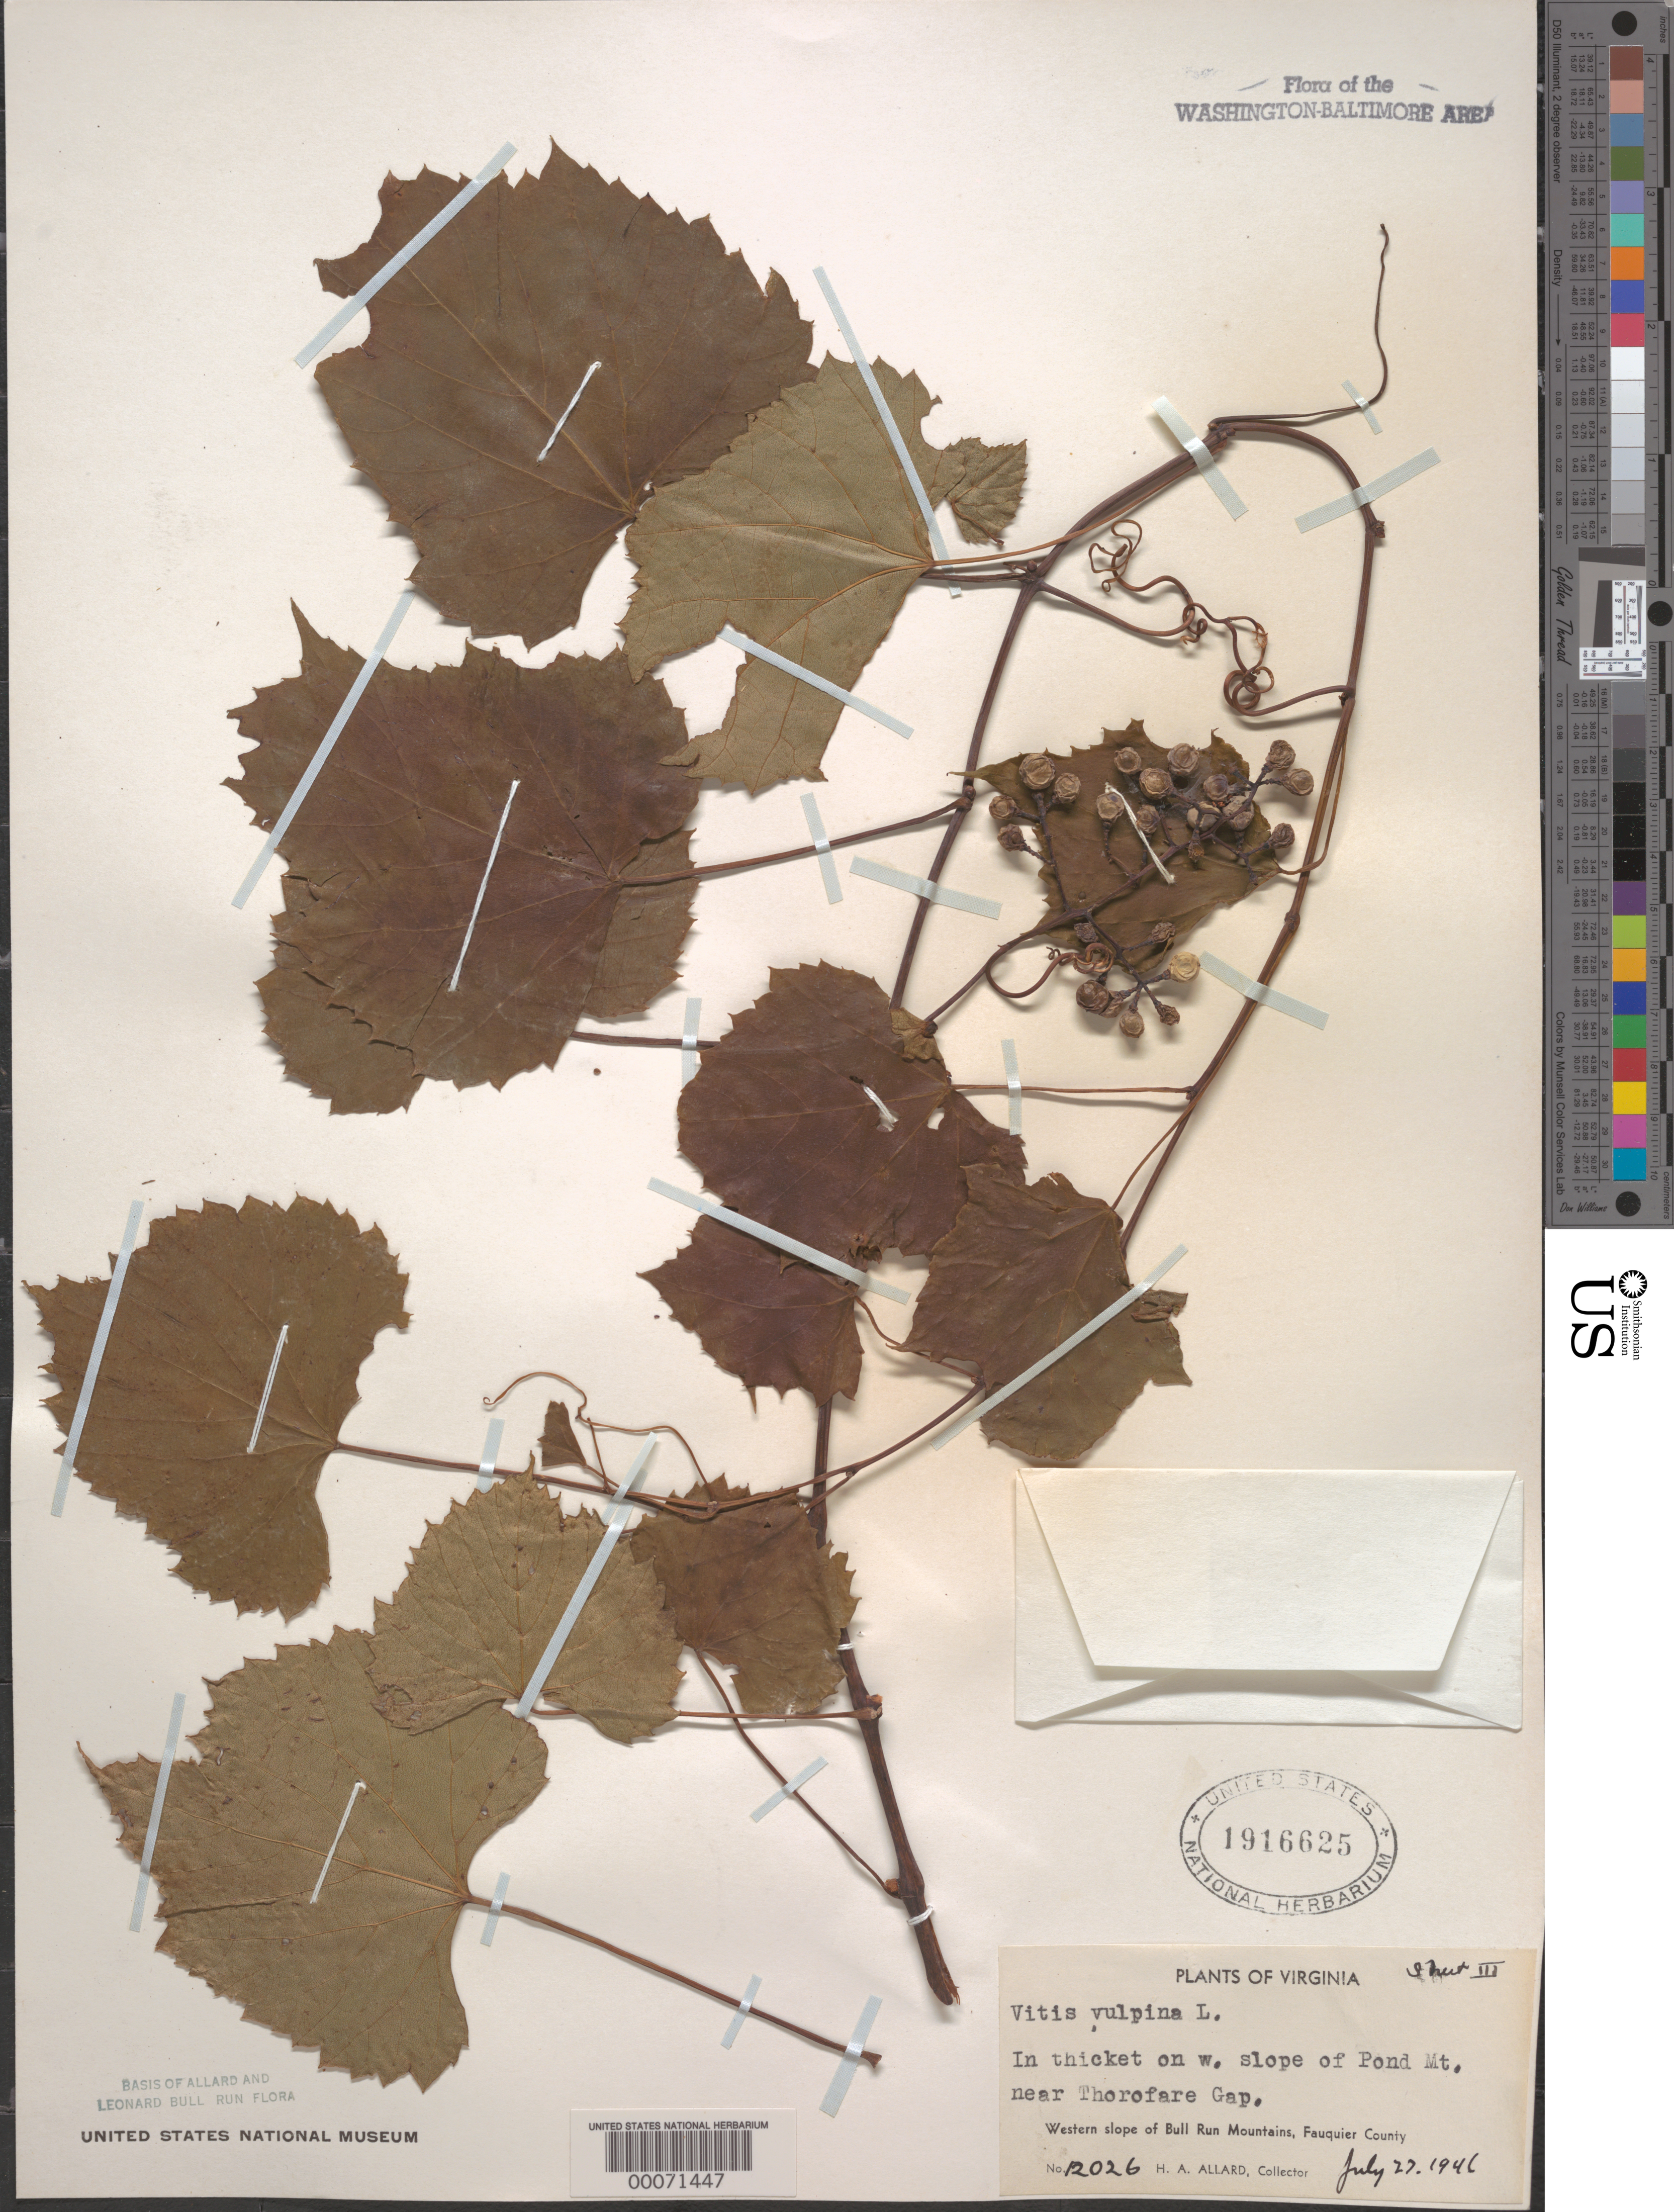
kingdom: Plantae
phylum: Tracheophyta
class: Magnoliopsida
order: Vitales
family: Vitaceae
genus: Vitis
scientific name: Vitis vulpina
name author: L.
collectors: H. A. Allard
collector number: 12026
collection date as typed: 27 Jul 1946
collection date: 1946-07-27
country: United States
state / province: Virginia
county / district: Fauquier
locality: Thorofare Gap vicinity, Pond Mountains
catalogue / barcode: US 1916625